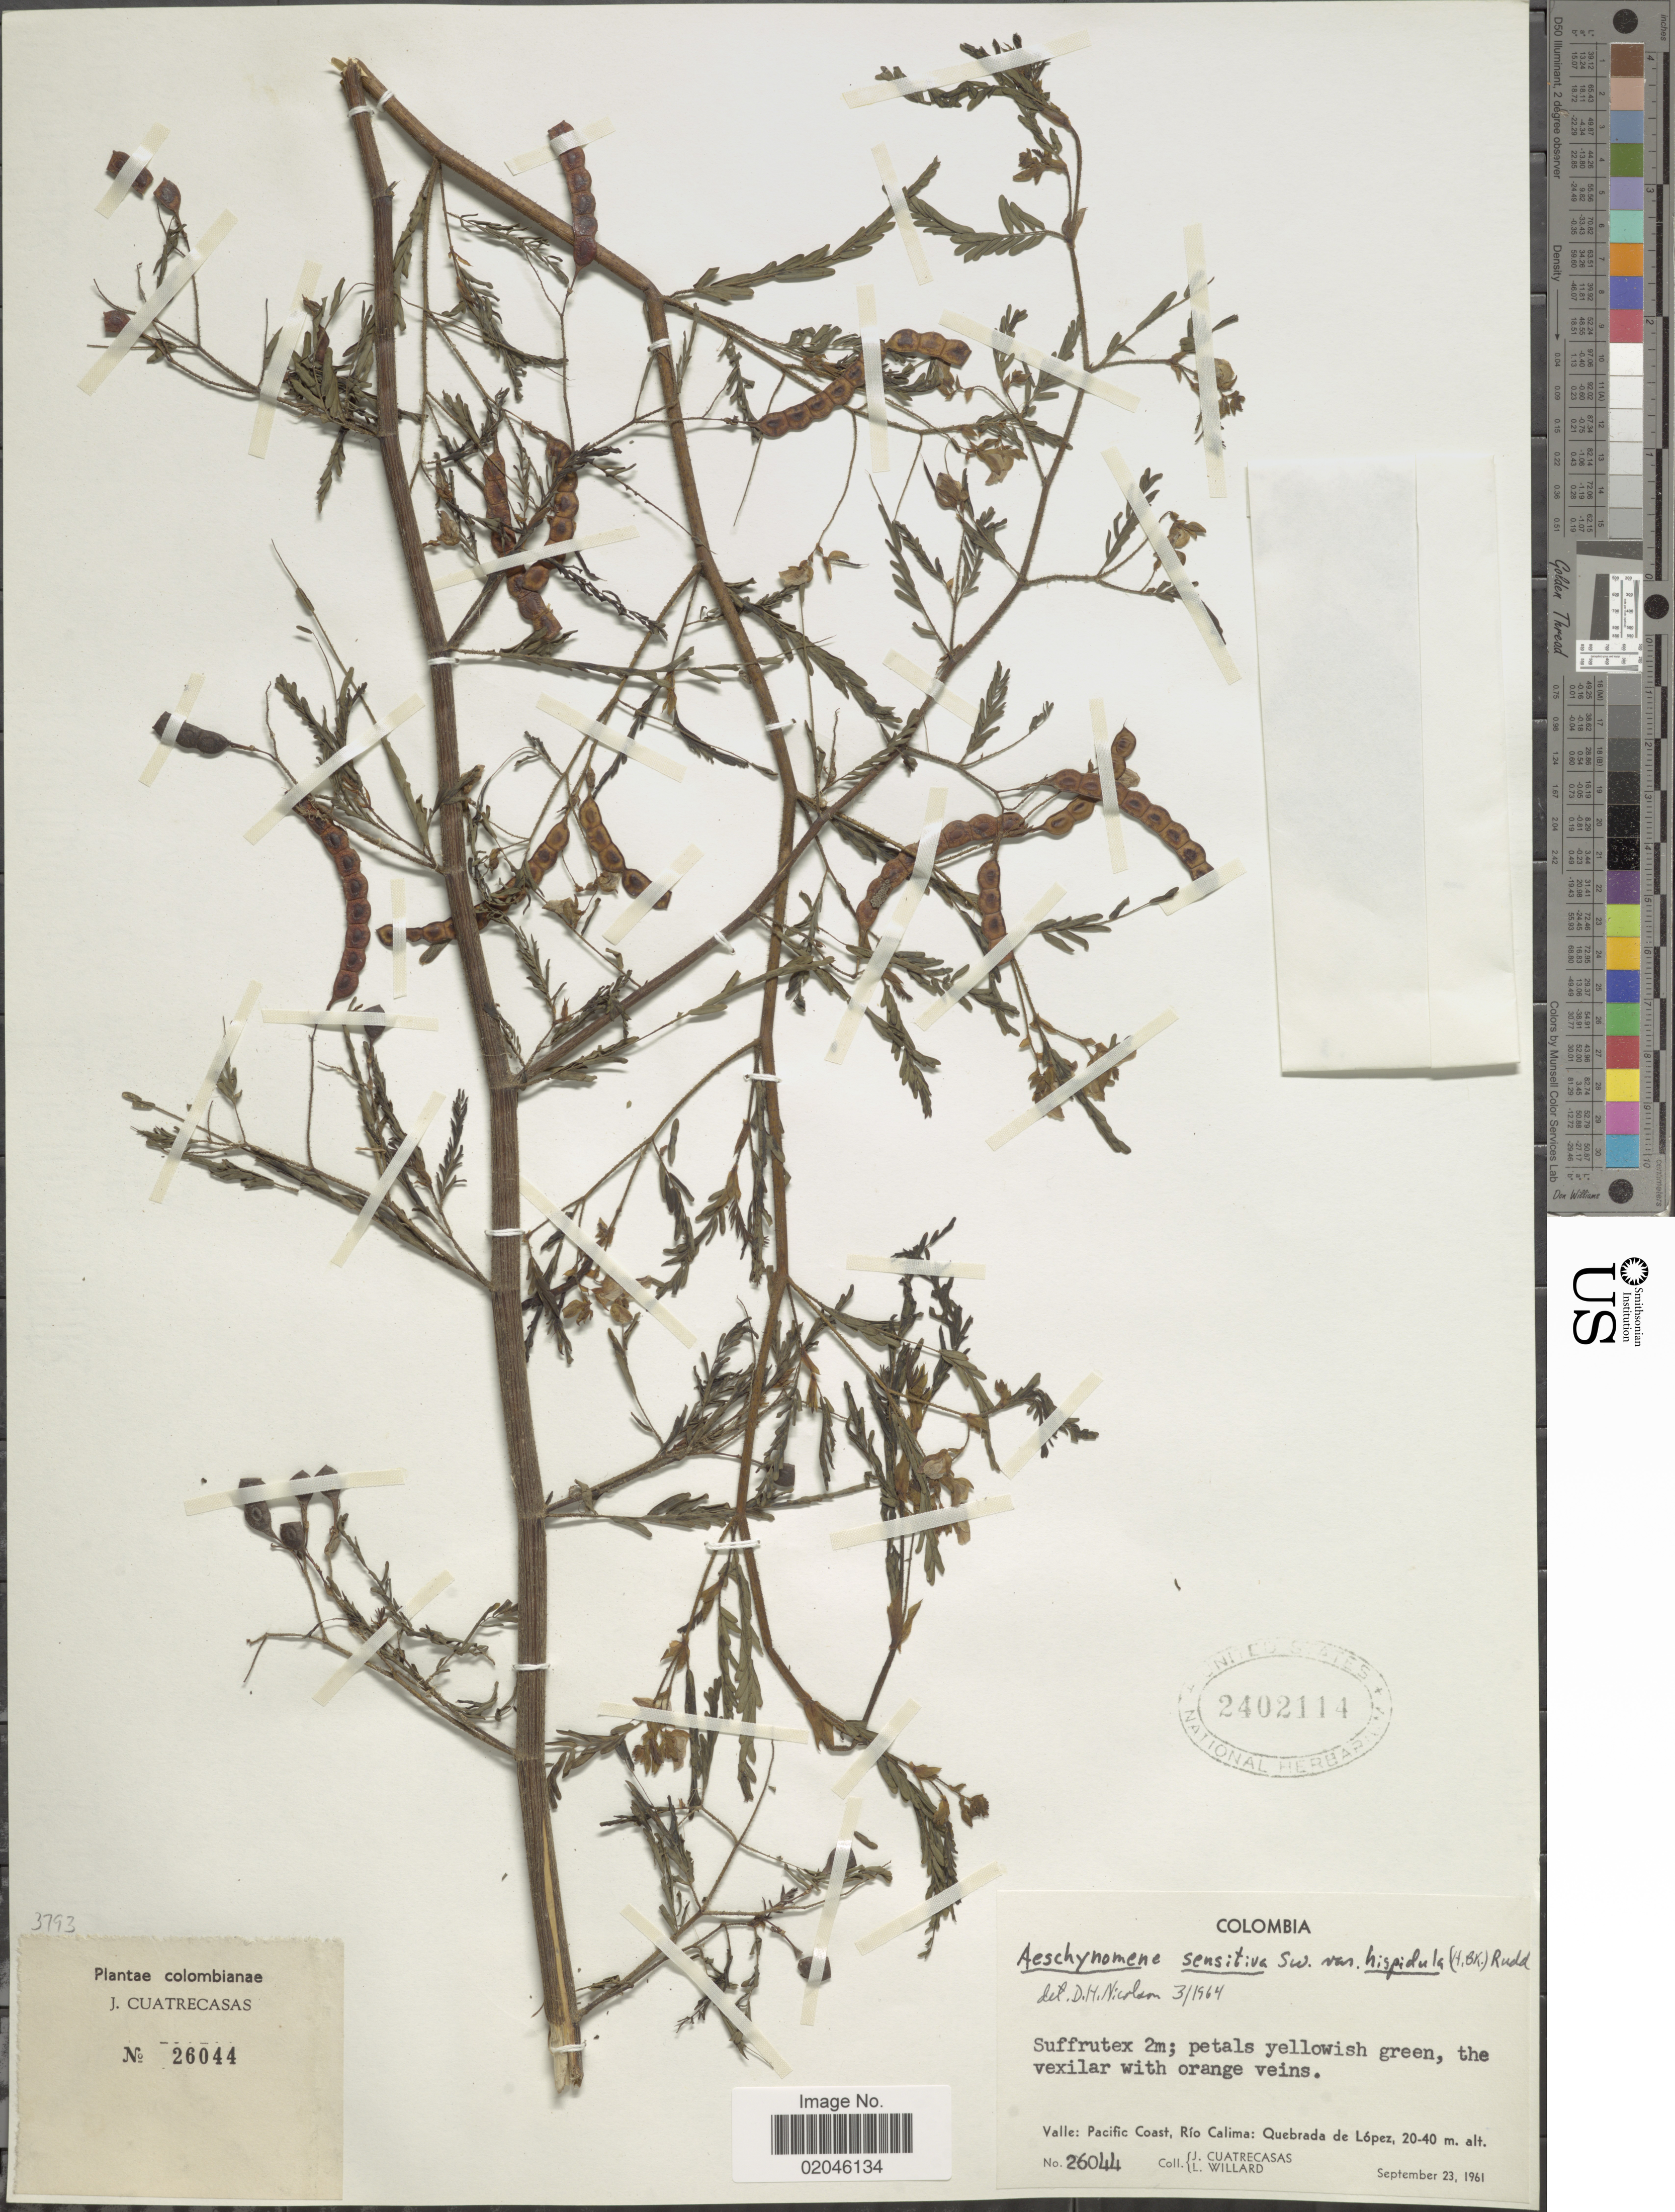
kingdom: Plantae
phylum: Tracheophyta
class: Magnoliopsida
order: Fabales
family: Fabaceae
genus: Aeschynomene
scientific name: Aeschynomene sensitiva var. hispidula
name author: Rudd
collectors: J. Cuatrecasas & L. Willard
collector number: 26044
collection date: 1961-09-23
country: Colombia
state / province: Valle del Cauca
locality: Valle: Pacific Coast, Rio Calima: Quebrada de Lopez.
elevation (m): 20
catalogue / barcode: US 2402114